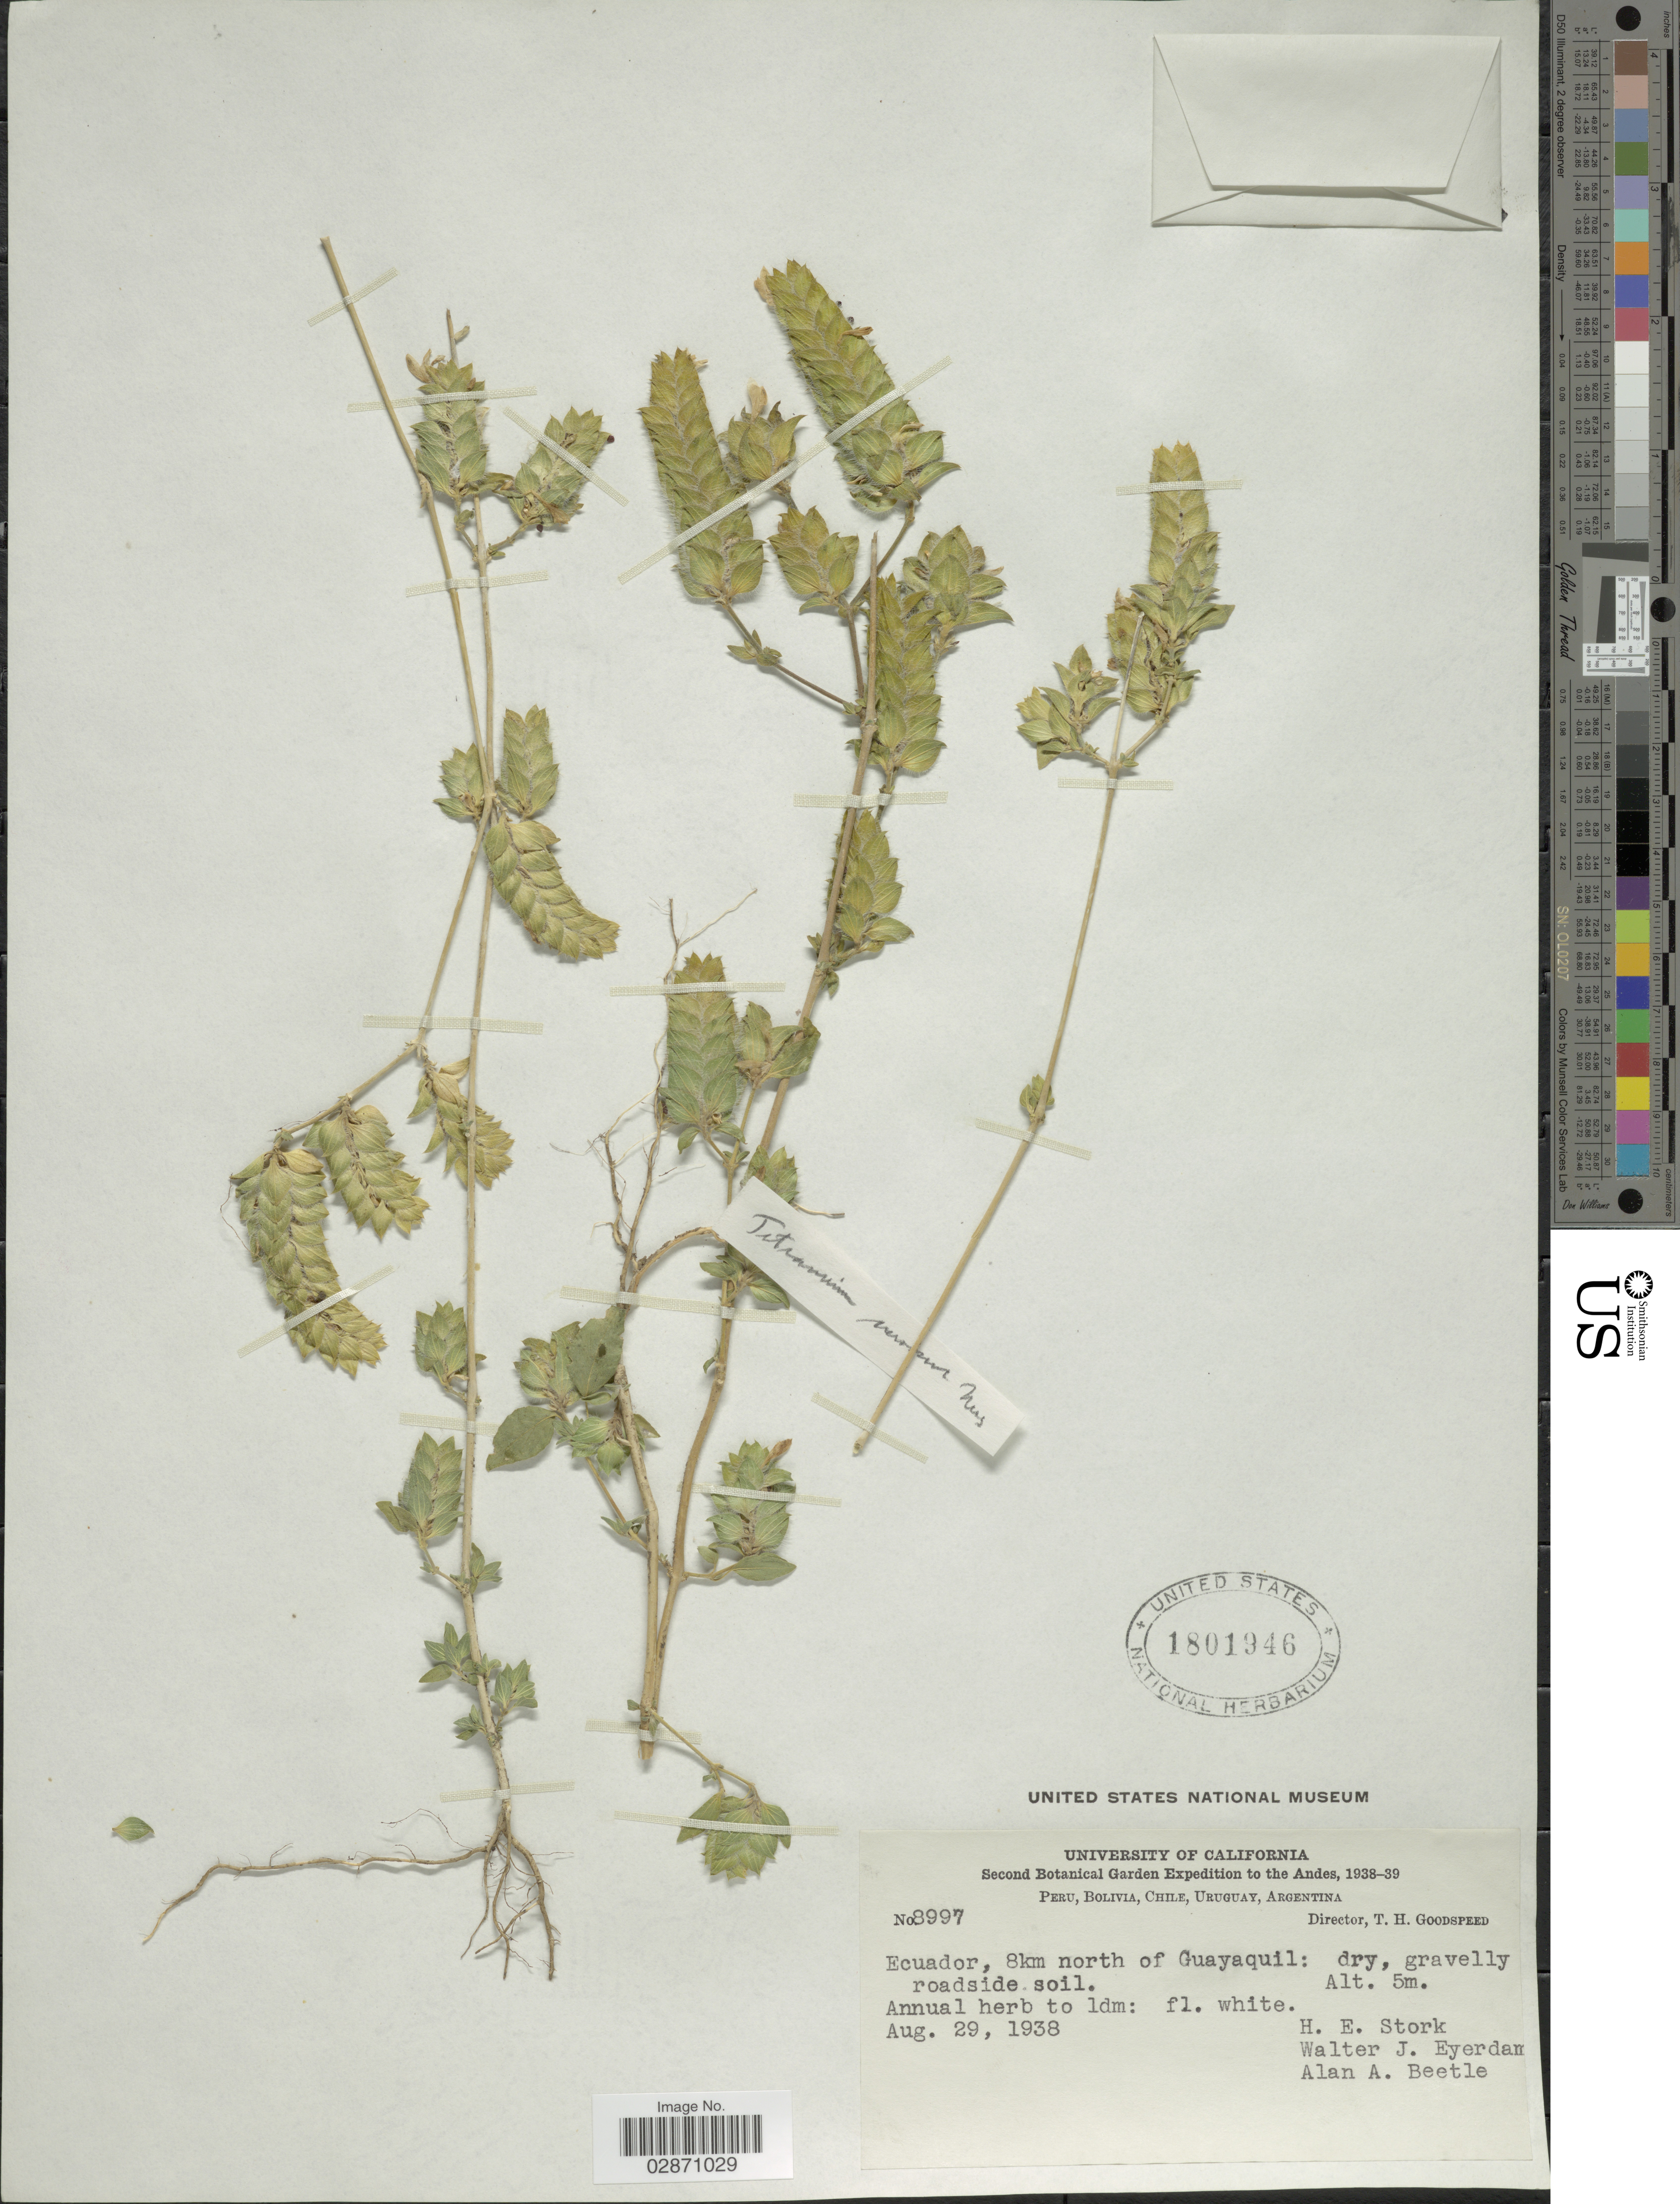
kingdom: Plantae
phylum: Tracheophyta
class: Magnoliopsida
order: Lamiales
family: Acanthaceae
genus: Tetramerium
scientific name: Tetramerium nervosum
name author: Nees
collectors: H. E. Stork, W. J. Eyerdam & A. A. Beetle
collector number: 8997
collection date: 1938-08-29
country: Ecuador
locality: Andes. 8 km north of Guayaquil.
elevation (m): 5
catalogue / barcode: US 1801946